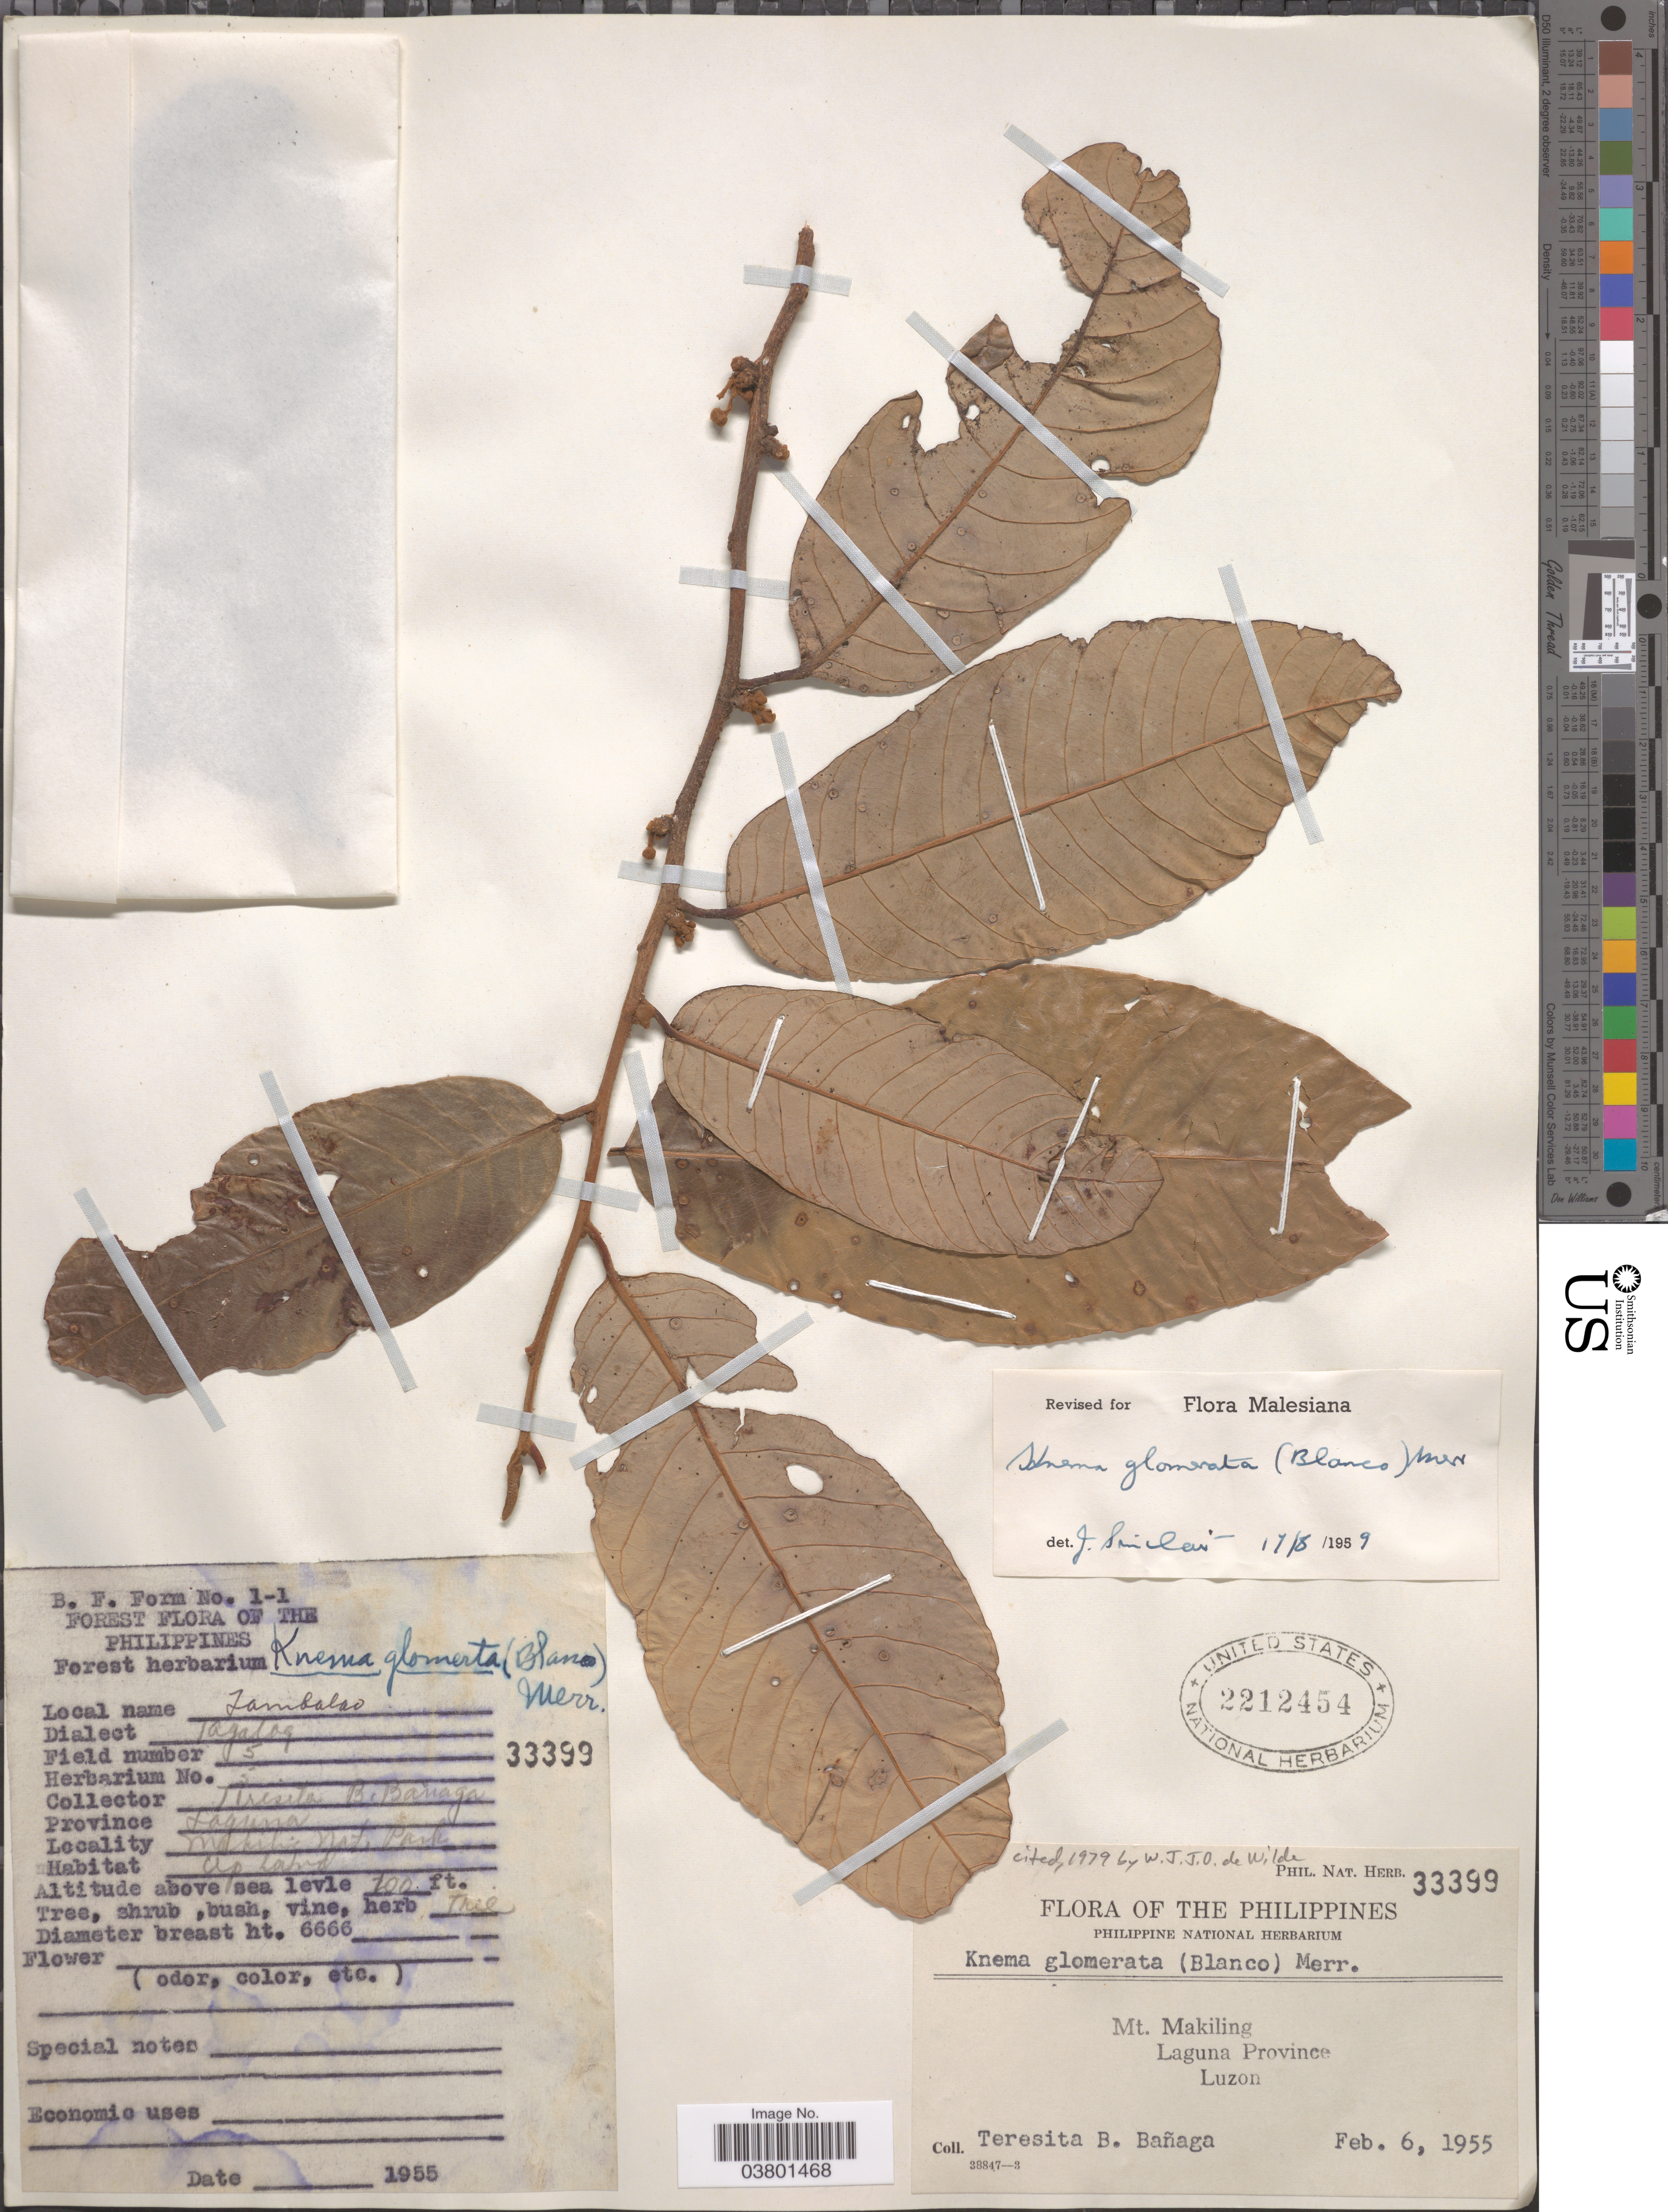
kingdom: Plantae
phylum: Tracheophyta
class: Magnoliopsida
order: Magnoliales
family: Myristicaceae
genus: Knema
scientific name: Knema glomerata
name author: (Blanco) Merr.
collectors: T. Banaga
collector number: Phil. Nat. Herb. 33399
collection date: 1955-02-06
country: Philippines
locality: Mt. Makiling. Laguna Province.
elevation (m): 30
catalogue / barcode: US 2212454